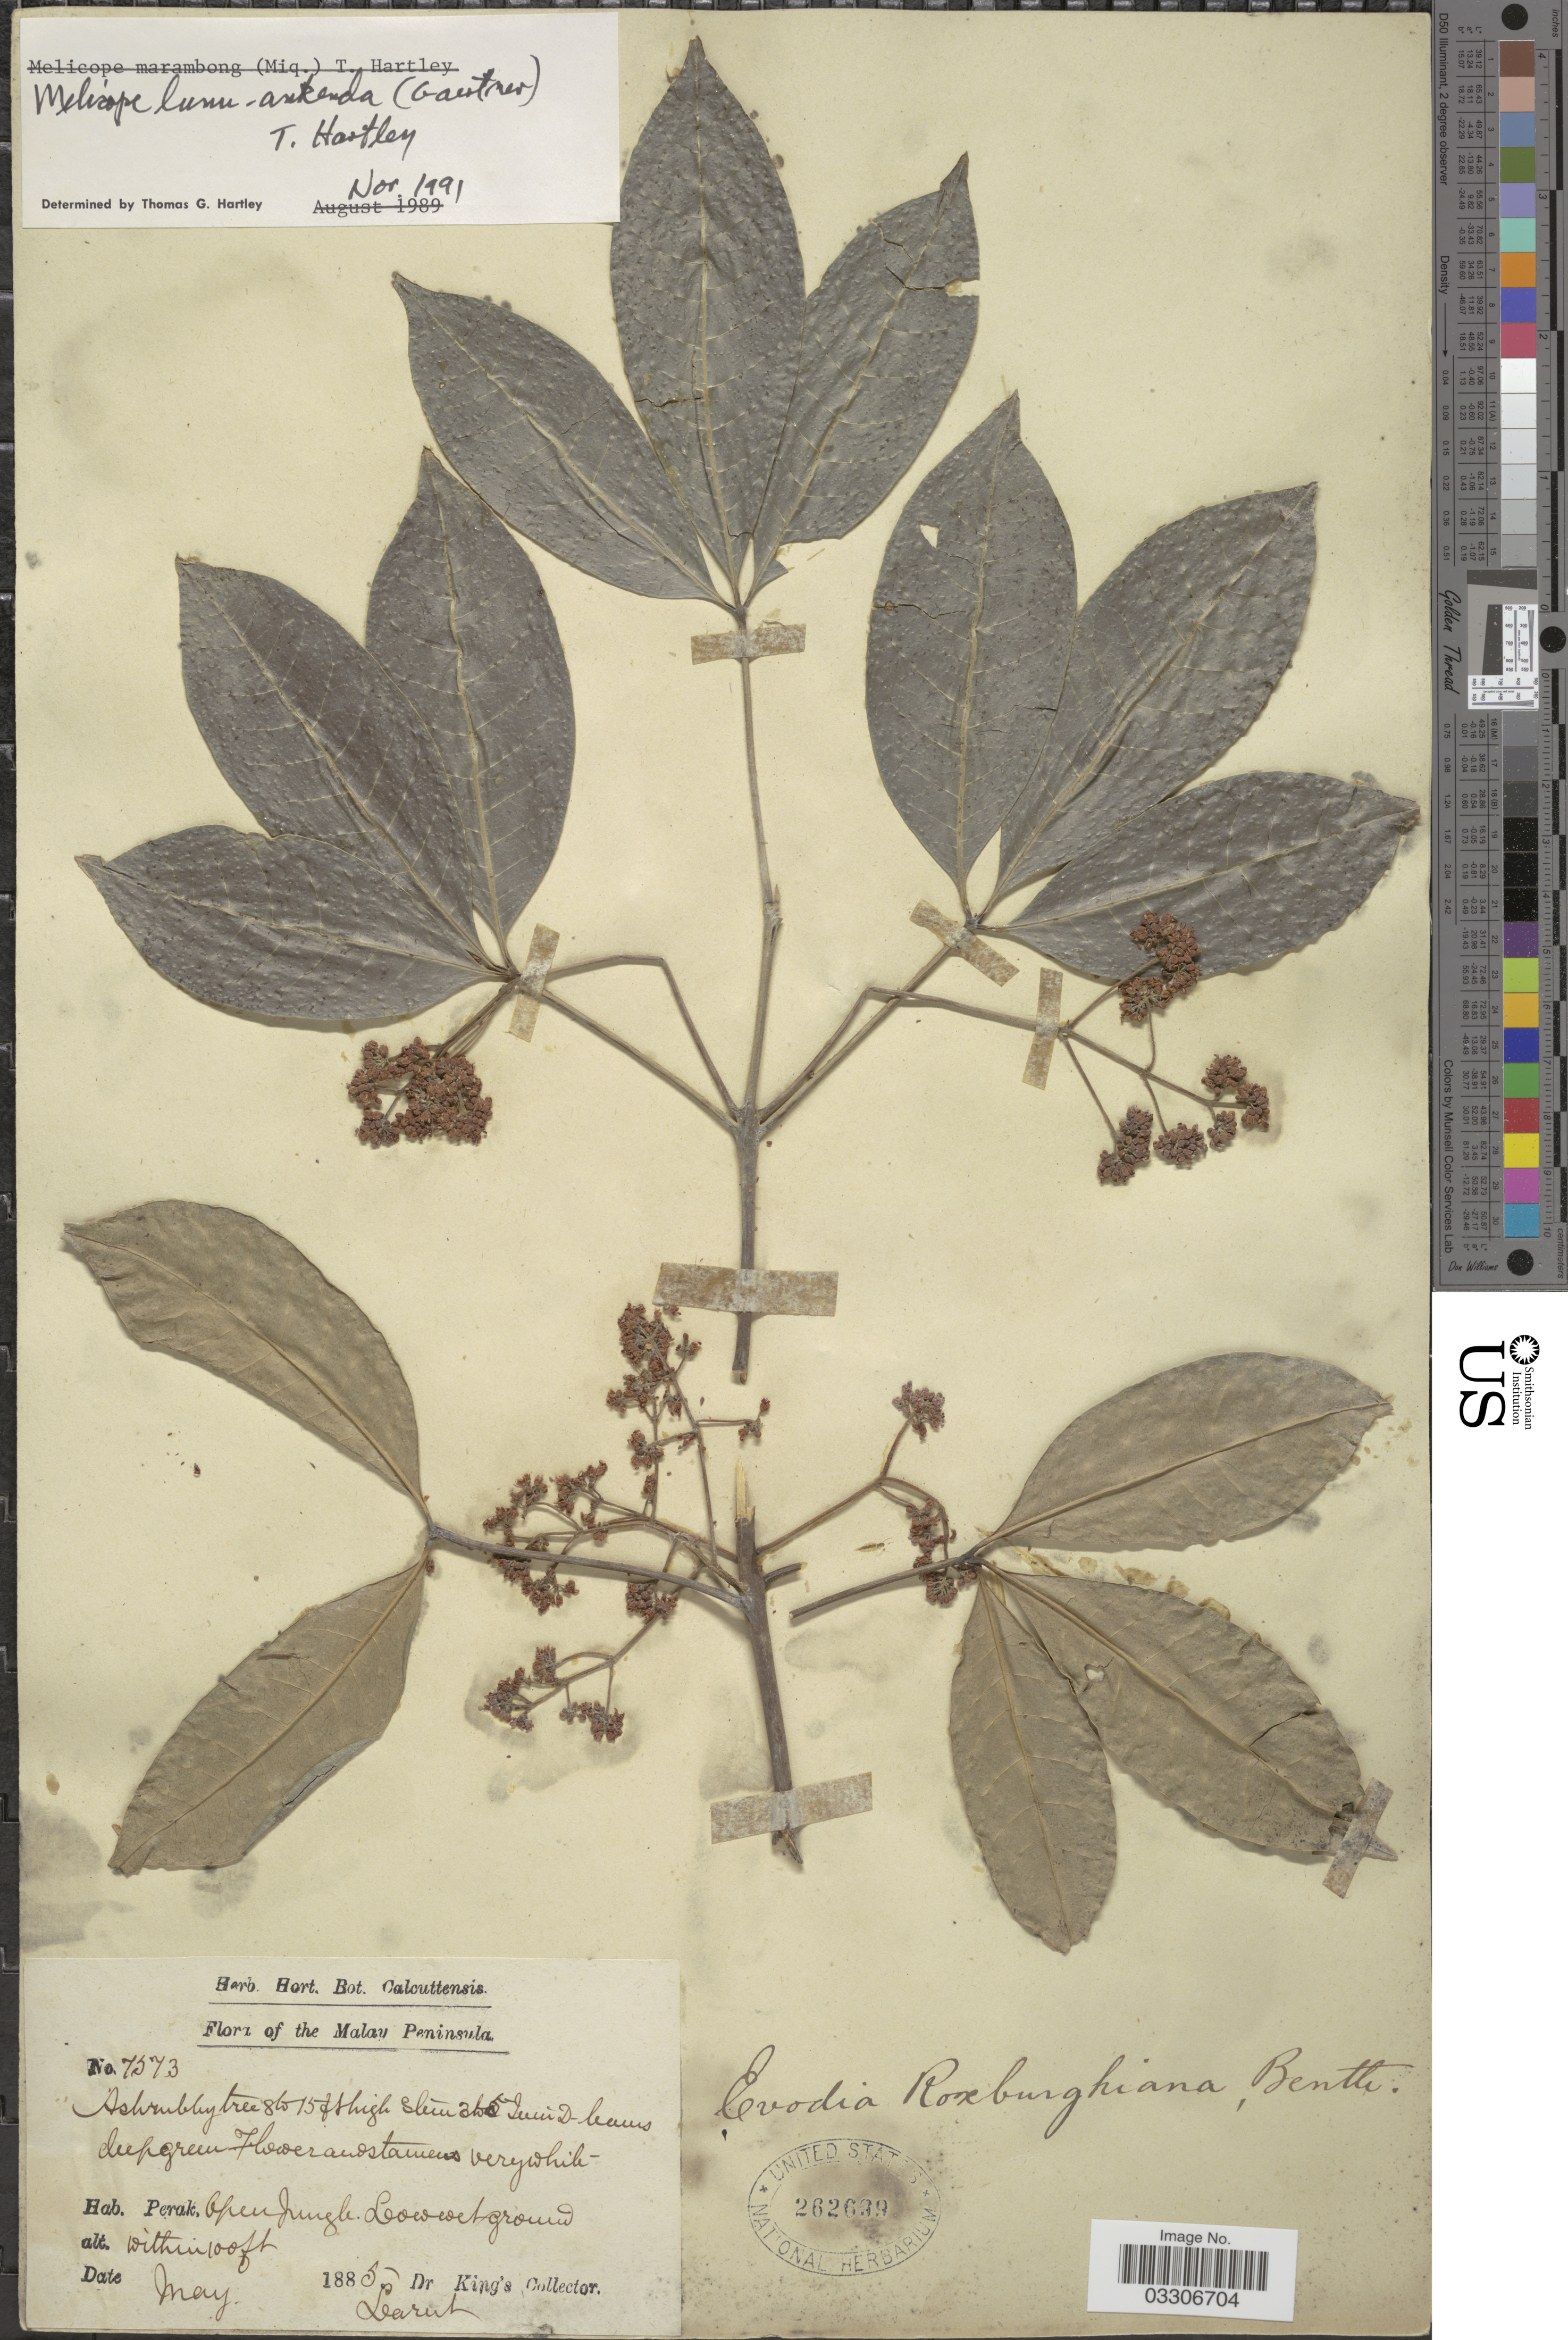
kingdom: Plantae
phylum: Tracheophyta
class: Magnoliopsida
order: Sapindales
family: Rutaceae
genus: Melicope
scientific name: Melicope lunu-ankenda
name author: (Gaertn.) T.G. Hartley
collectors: Dr. King's collector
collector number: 7573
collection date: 1885-05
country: Malaysia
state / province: Perak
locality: Malay Peninsula. Open jungle.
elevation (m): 30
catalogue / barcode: US 262639